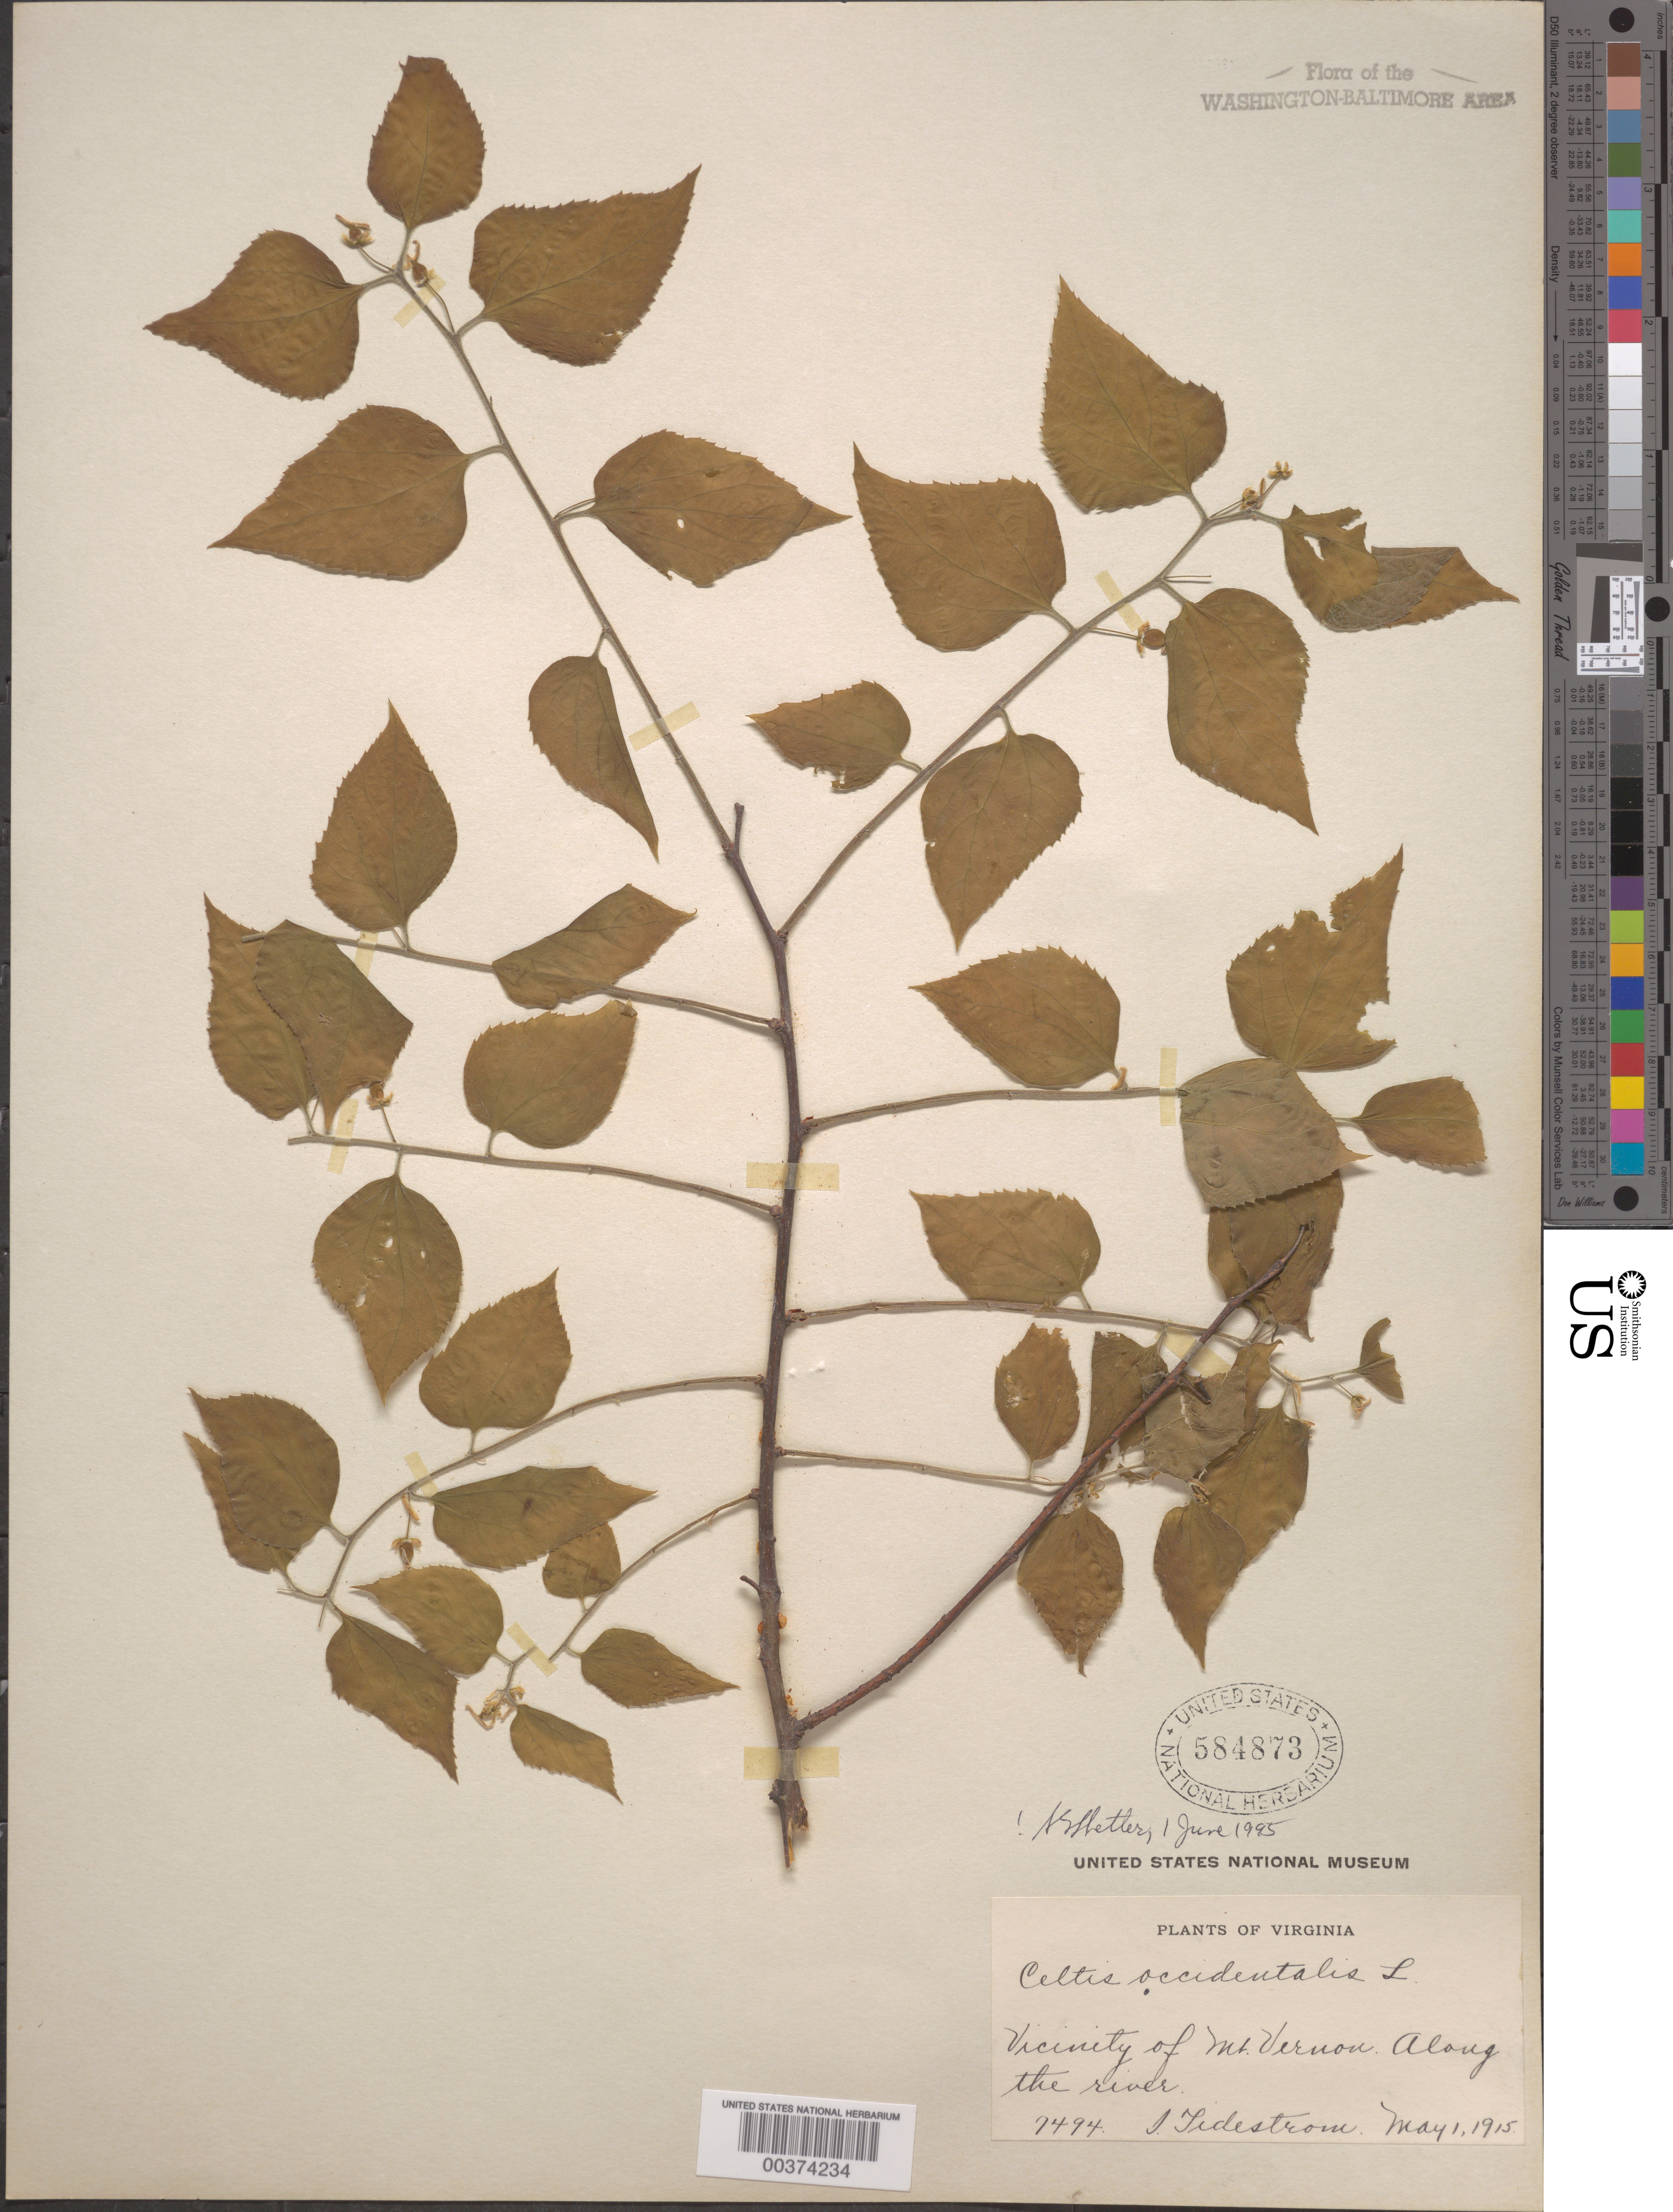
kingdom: Plantae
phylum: Tracheophyta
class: Magnoliopsida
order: Rosales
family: Cannabaceae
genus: Celtis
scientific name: Celtis occidentalis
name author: L.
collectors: I. F. Tidestrom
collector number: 7494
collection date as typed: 01 May 1915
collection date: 1915-05-01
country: United States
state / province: Virginia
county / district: Fairfax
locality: Mount Vernon vicinity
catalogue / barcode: US 584873